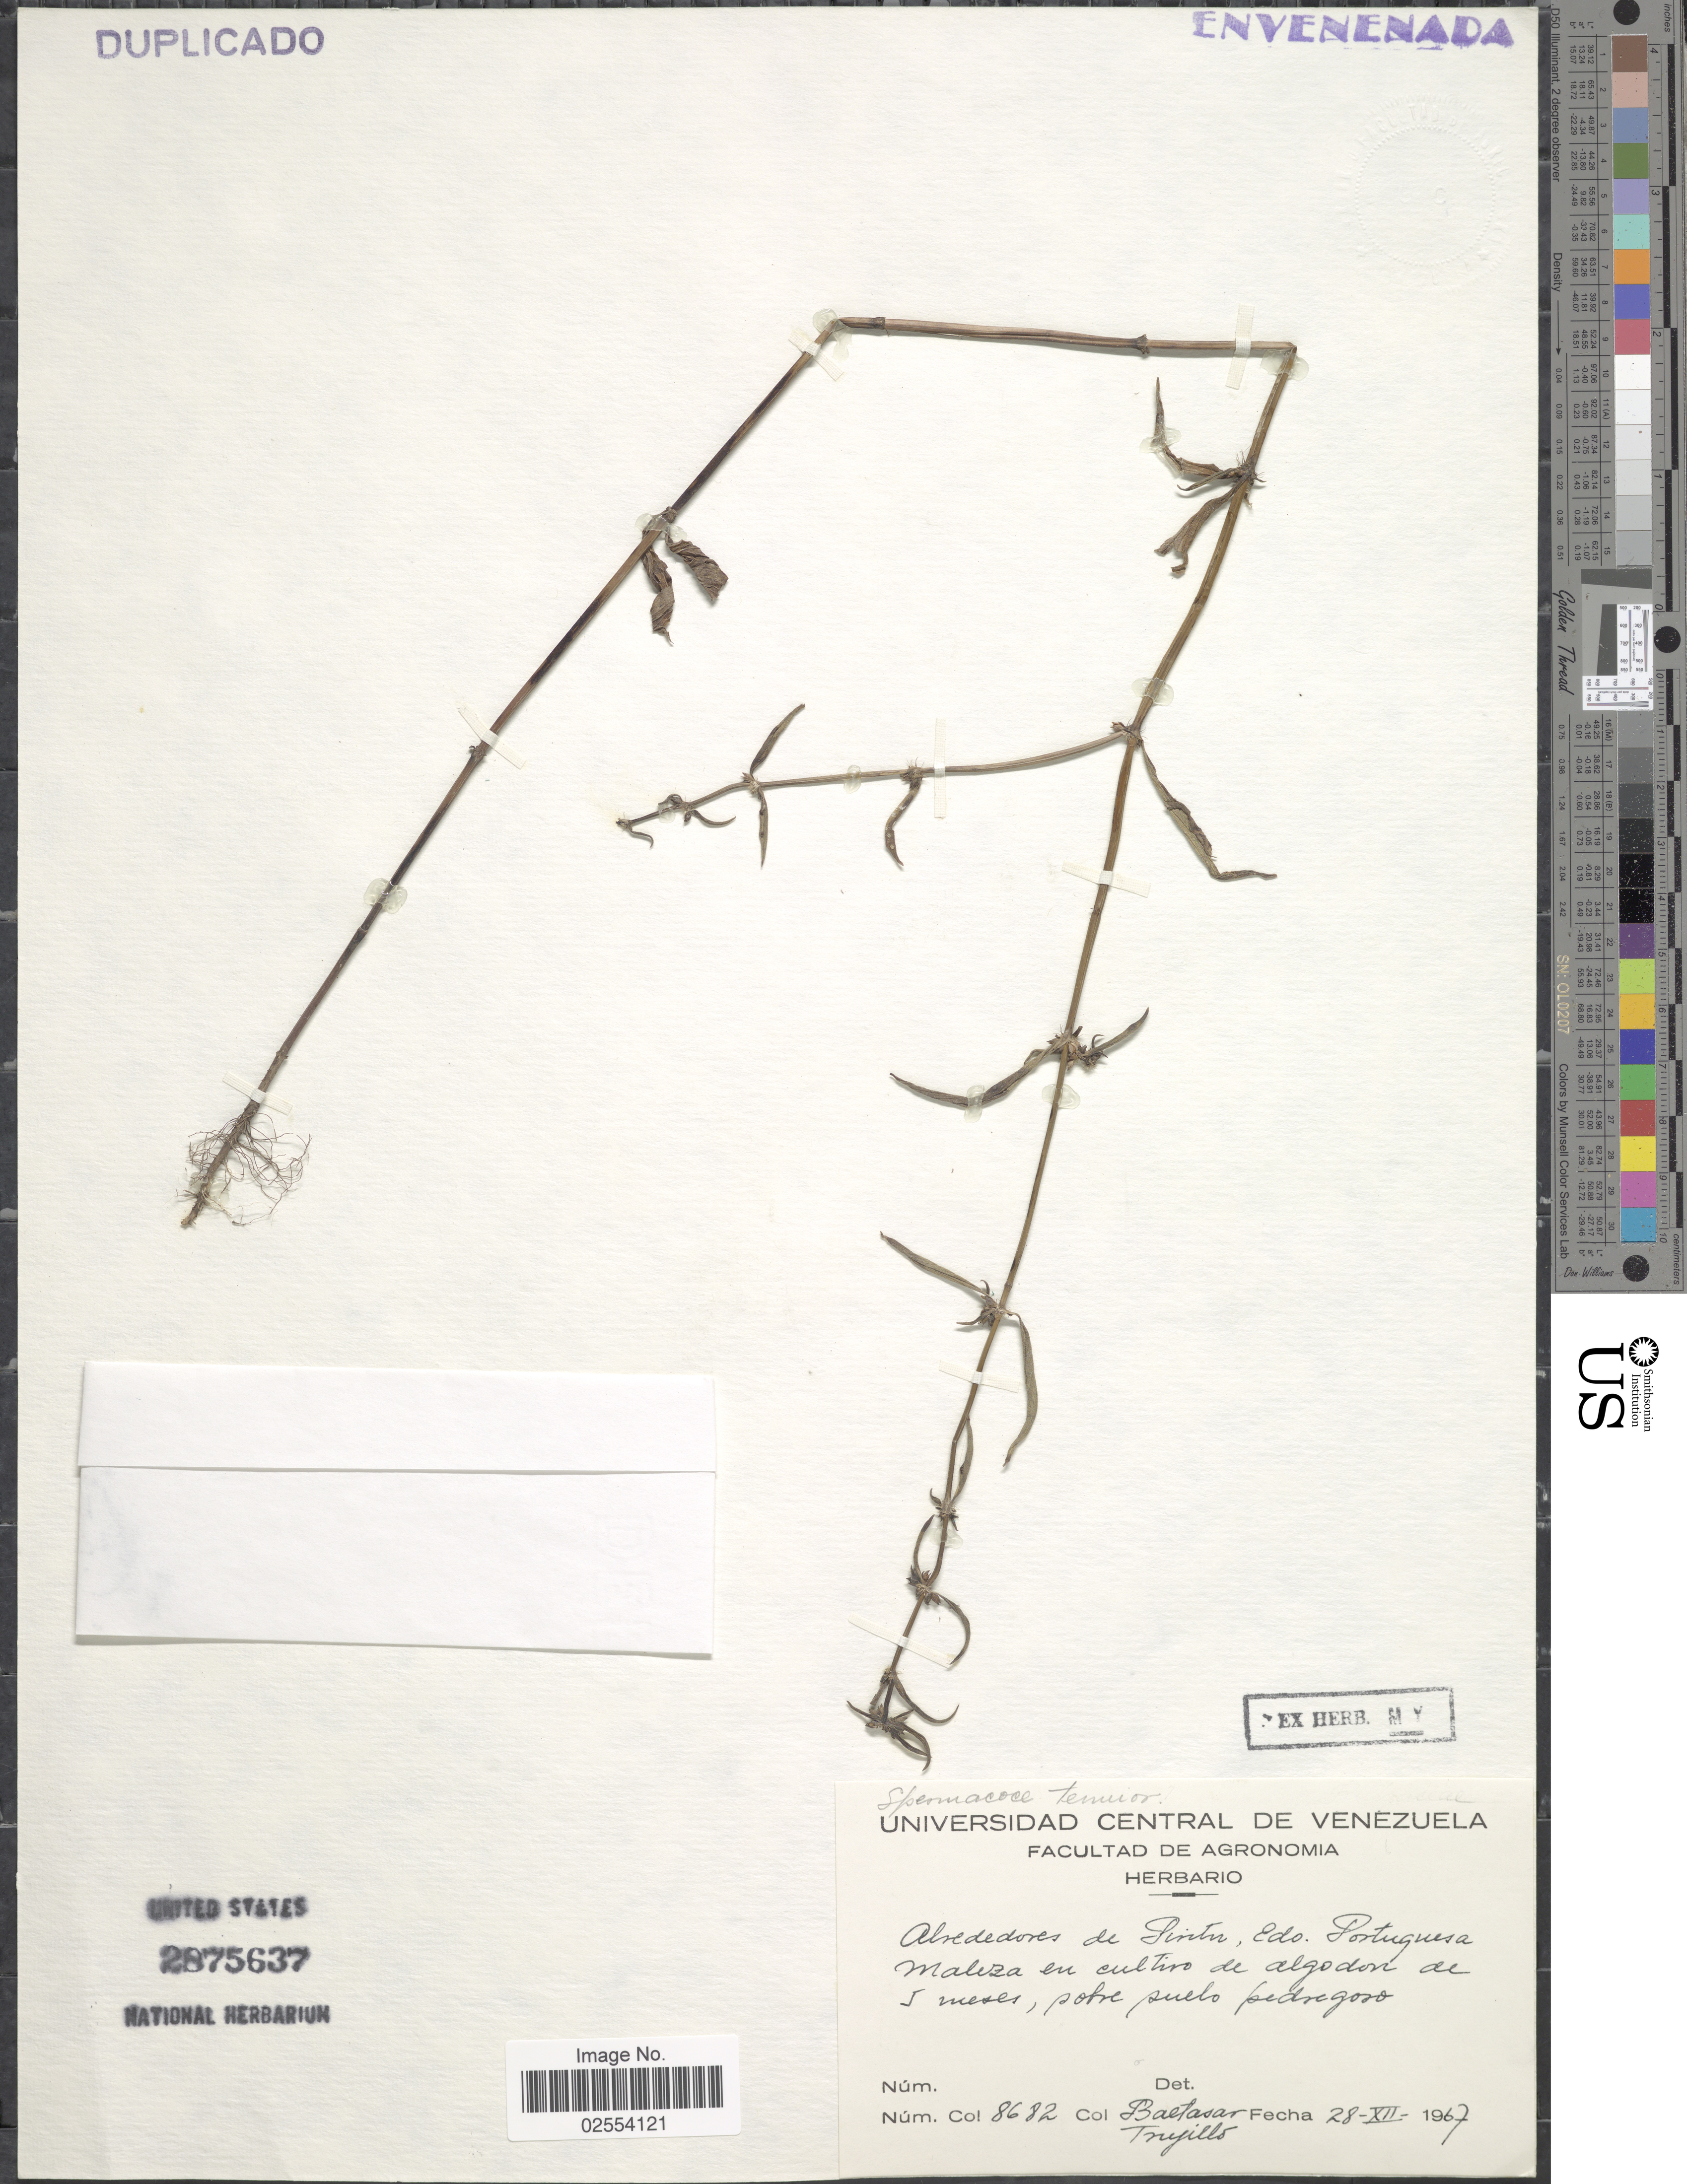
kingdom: Plantae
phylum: Tracheophyta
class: Magnoliopsida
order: Gentianales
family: Rubiaceae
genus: Spermacoce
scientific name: Spermacoce tenuior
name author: L.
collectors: B. Trujillo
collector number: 8682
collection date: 1967-12-28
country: Venezuela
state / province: Portuguesa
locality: Alrededores de Pintu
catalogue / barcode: US 2875637